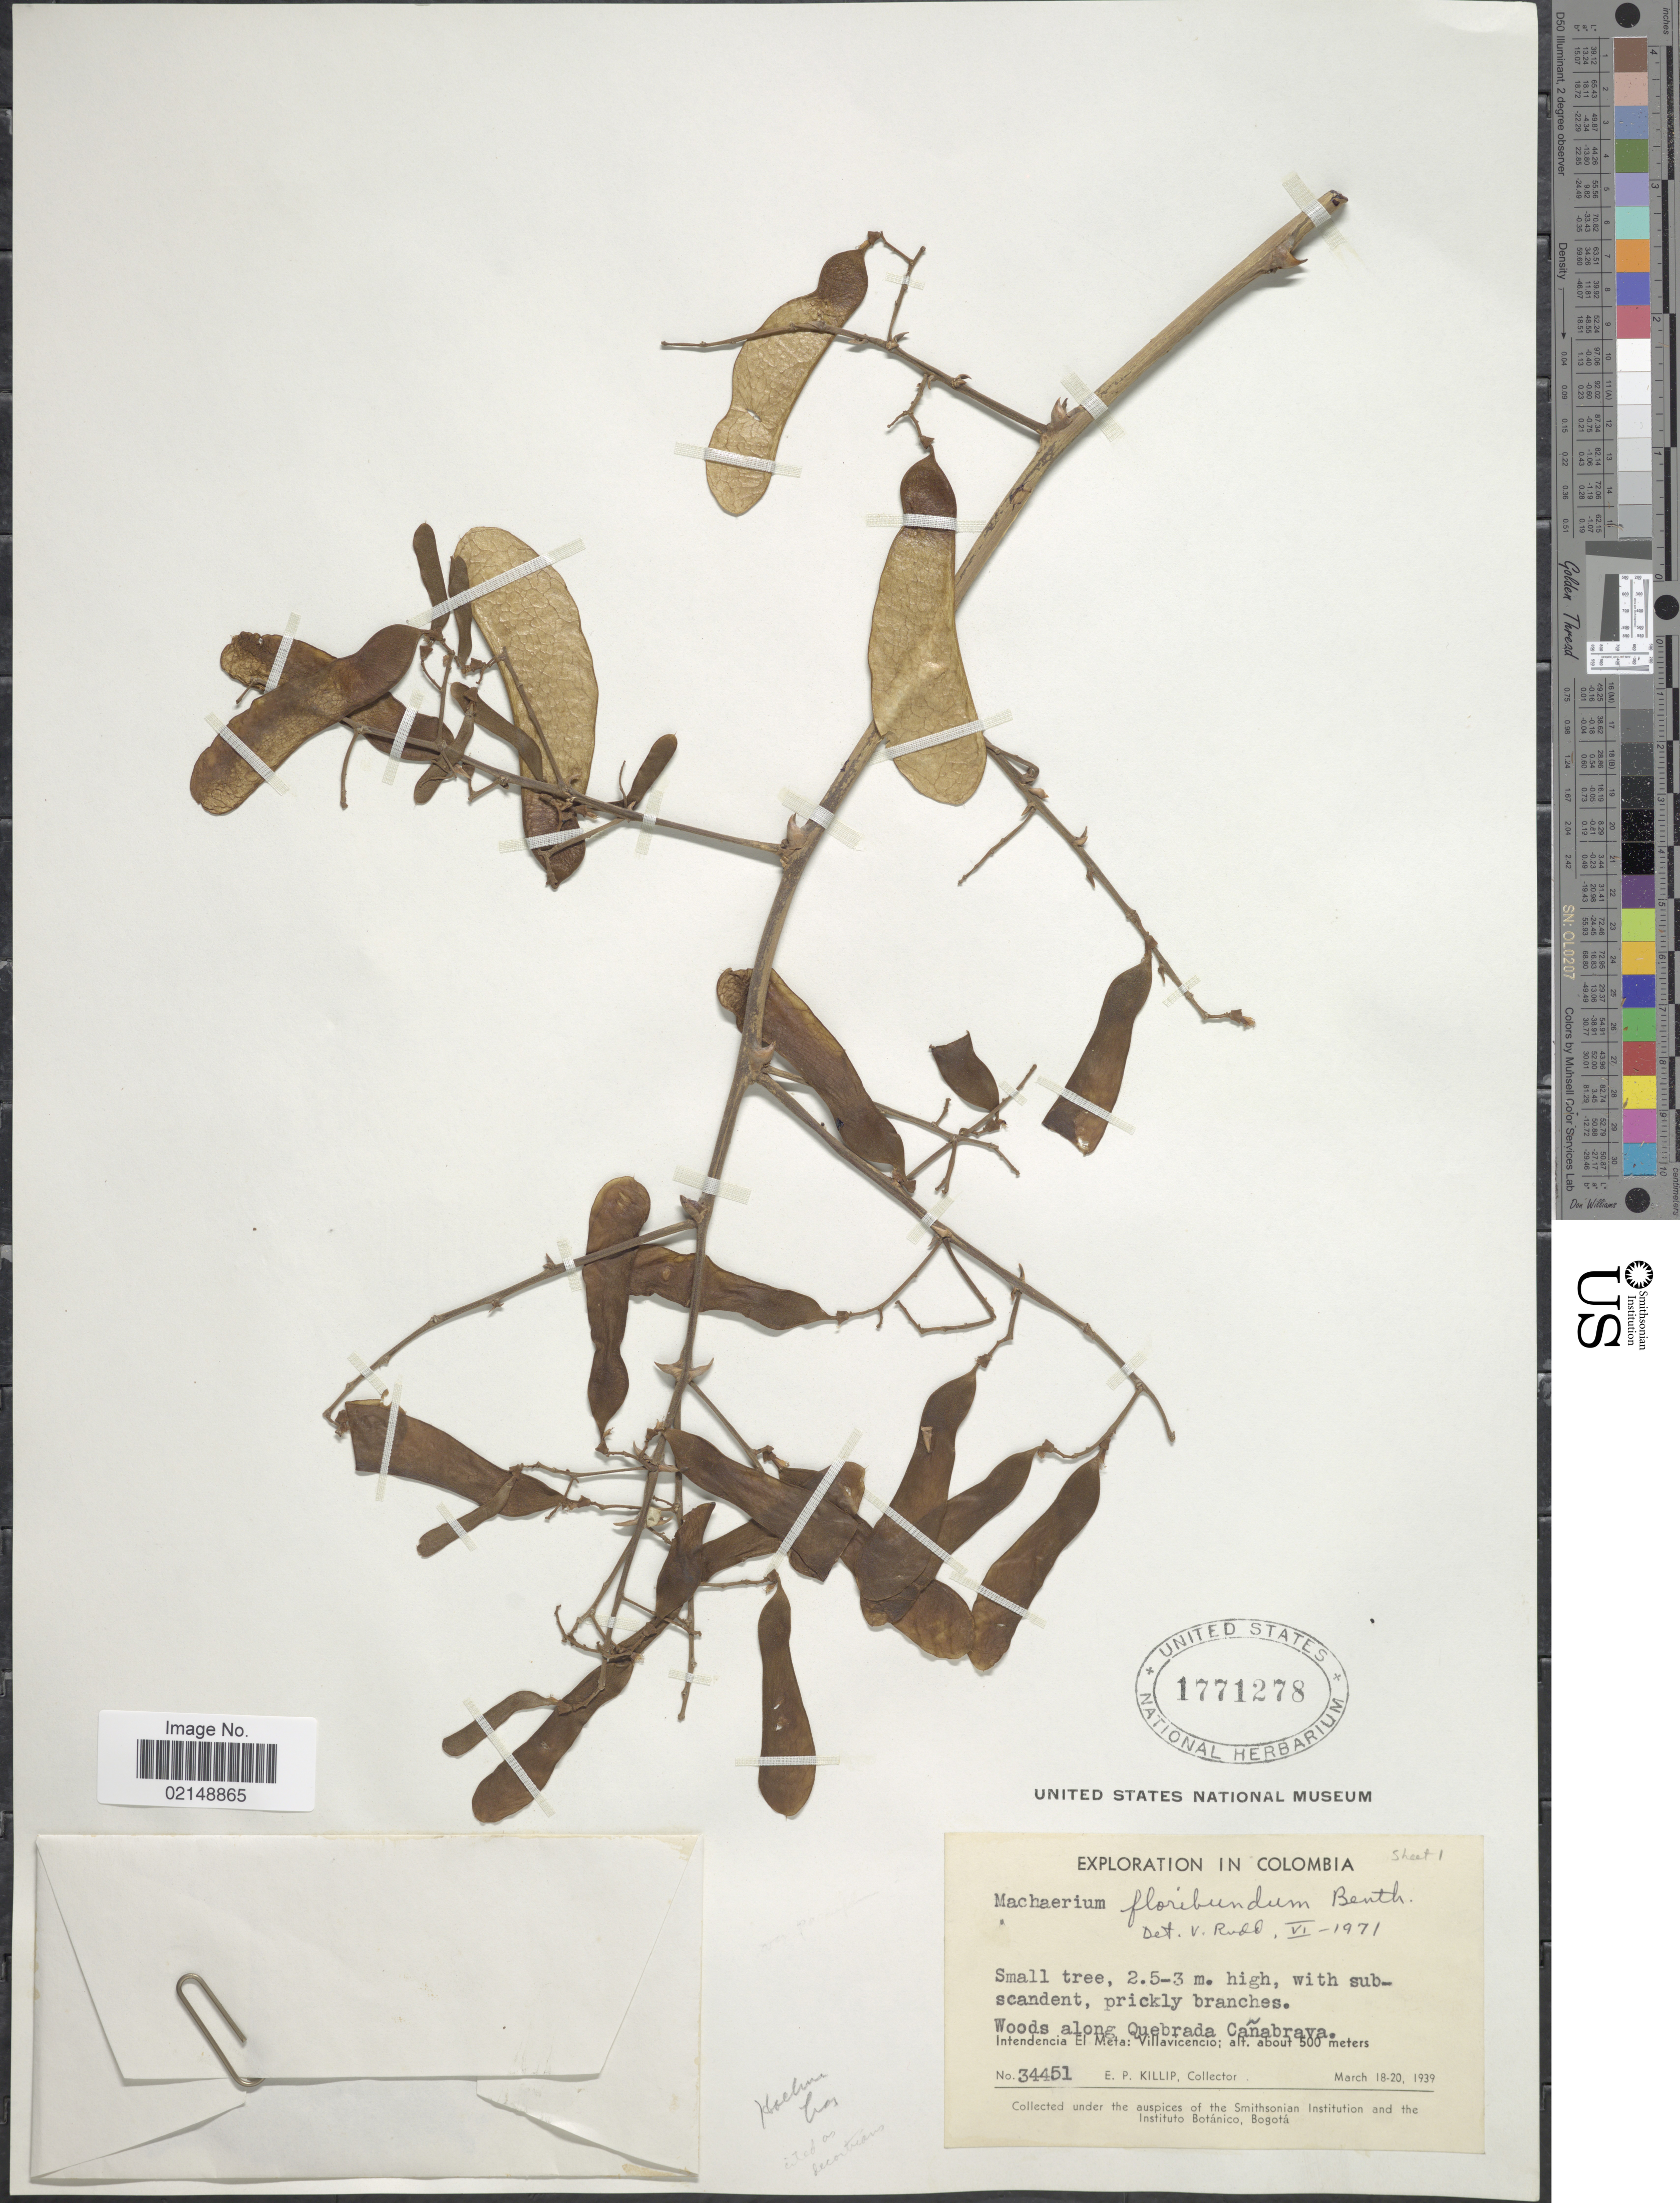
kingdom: Plantae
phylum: Tracheophyta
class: Magnoliopsida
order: Fabales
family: Fabaceae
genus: Machaerium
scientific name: Machaerium floribundum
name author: Benth.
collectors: E. P. Killip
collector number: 34451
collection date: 1939-03-18/1939-03-20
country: Colombia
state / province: Meta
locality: Woods along Quebrada Canabrava. Intendencia El Meta: Villavicencio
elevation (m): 500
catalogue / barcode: US 1771278